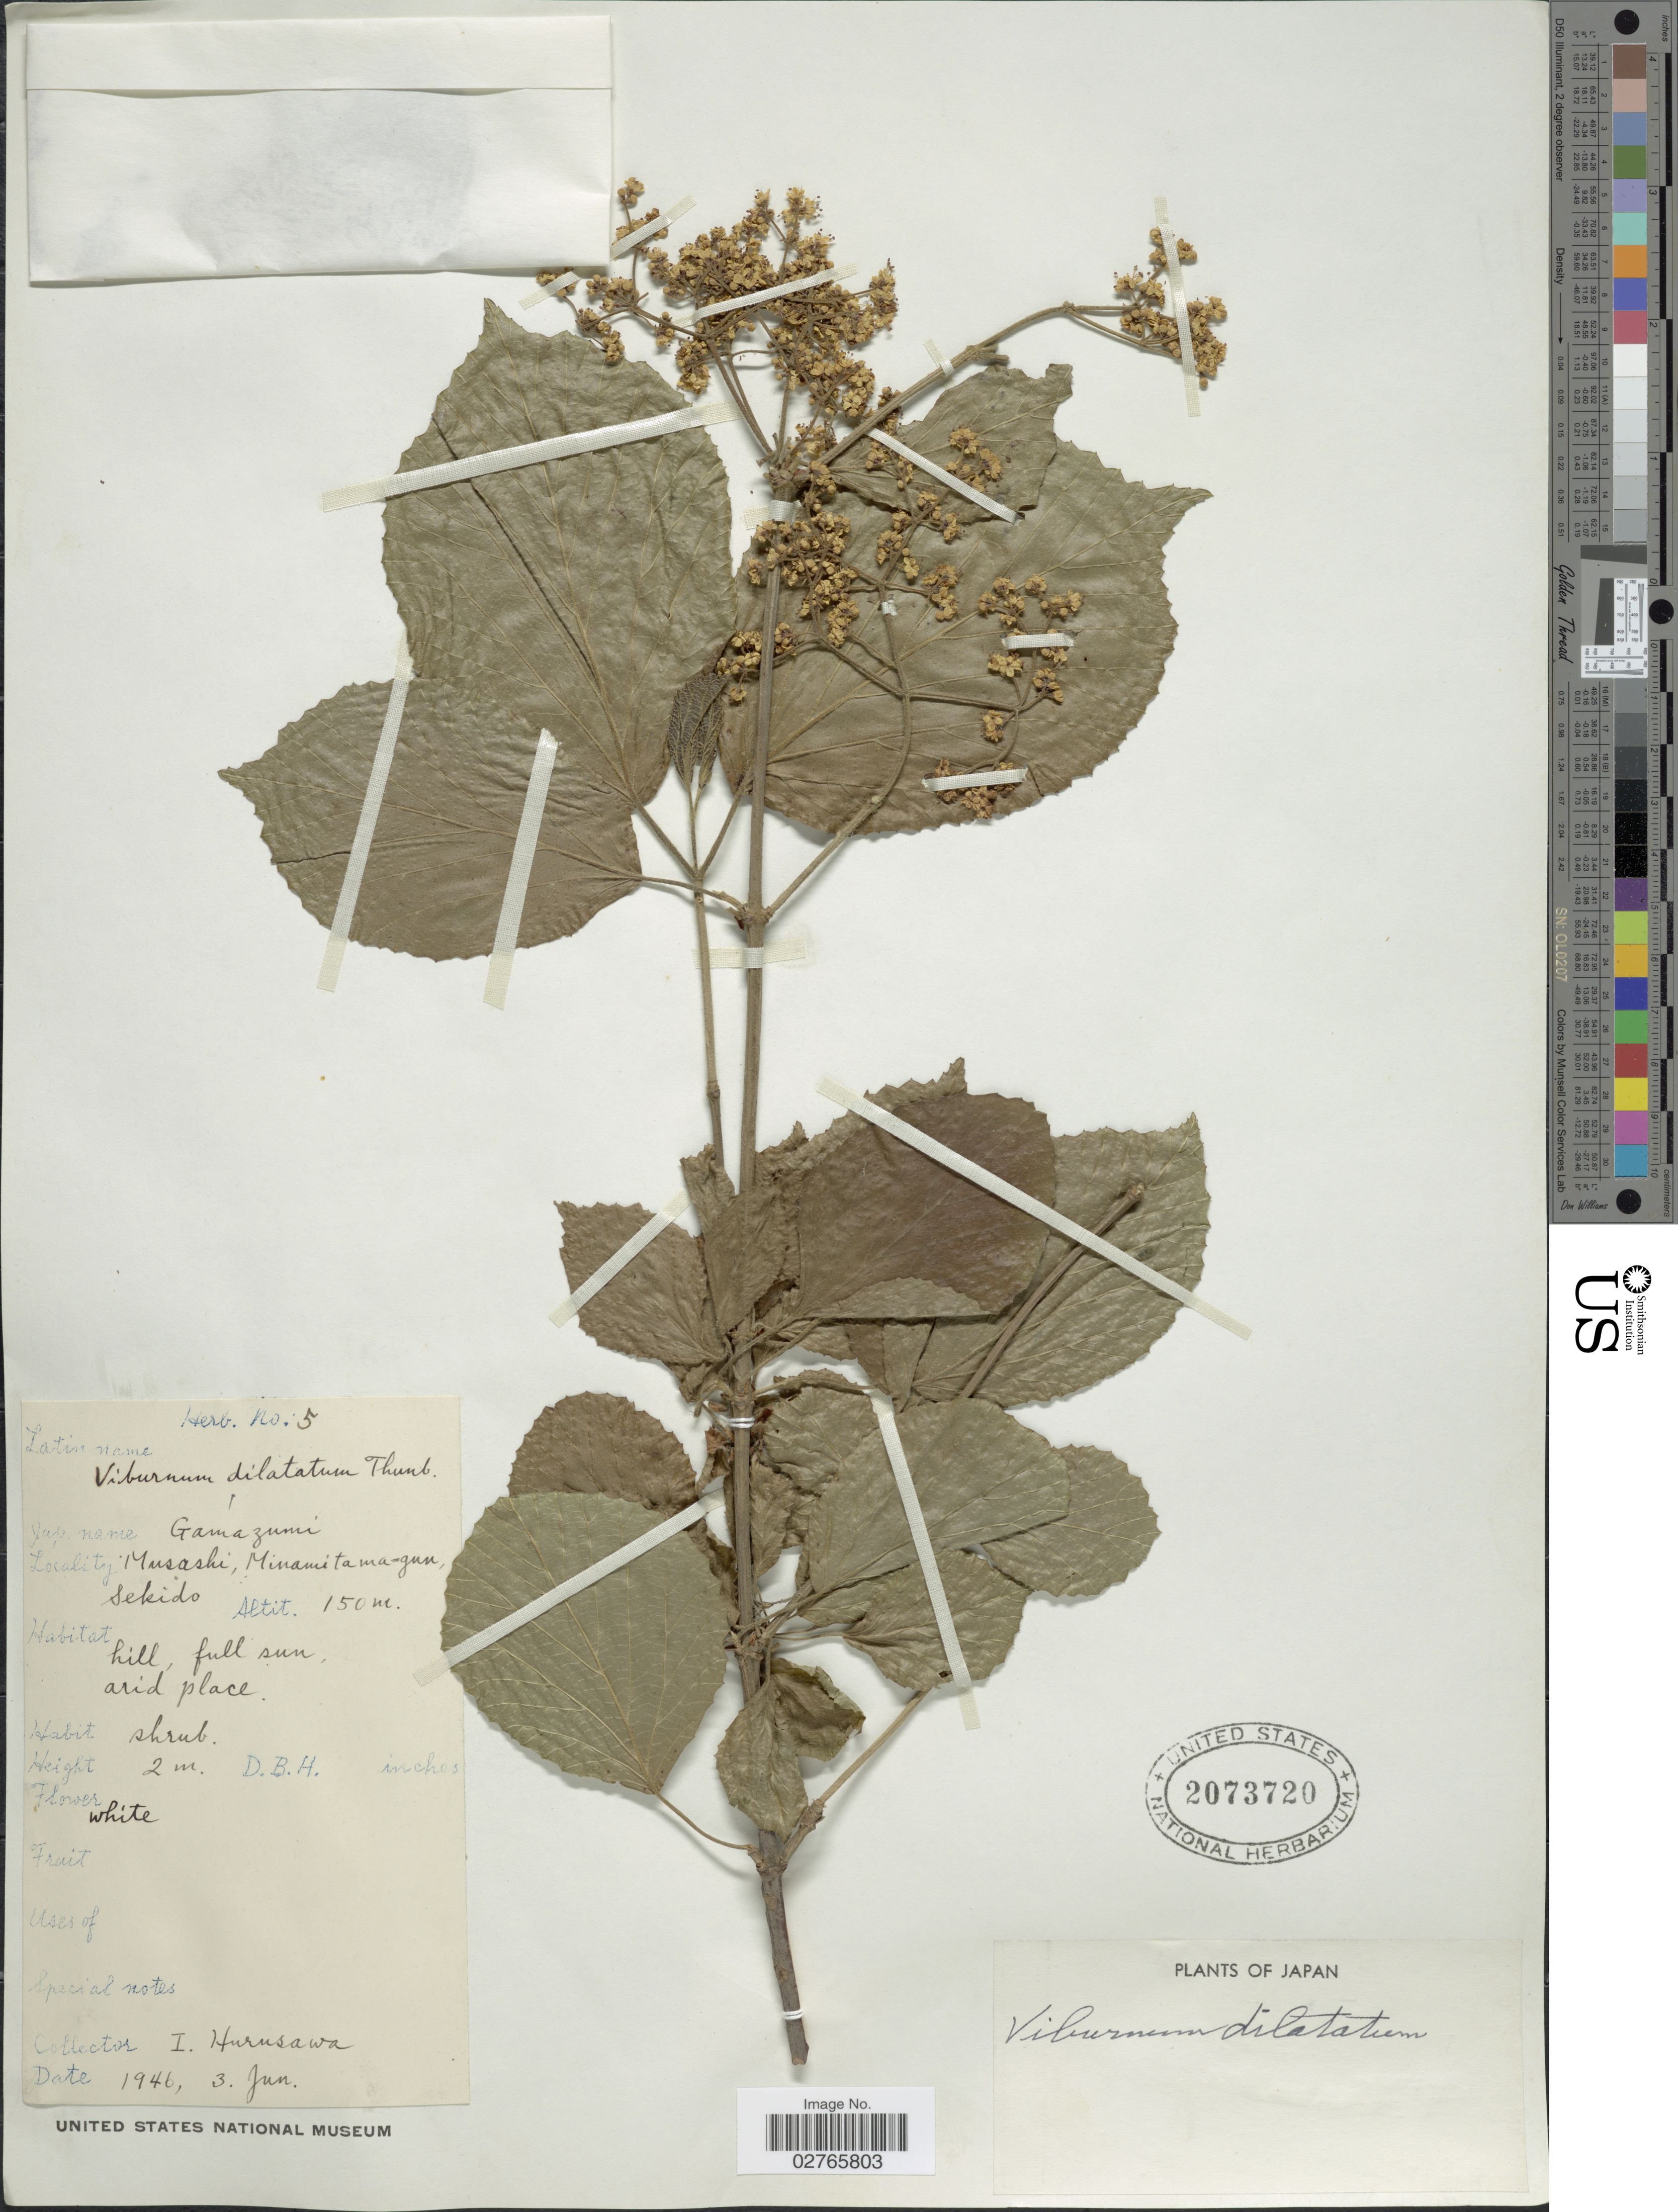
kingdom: Plantae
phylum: Tracheophyta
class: Magnoliopsida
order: Dipsacales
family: Viburnaceae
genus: Viburnum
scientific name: Viburnum dilatatum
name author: Thunb.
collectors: I. Hurusawa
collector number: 5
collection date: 1946-06-03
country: Japan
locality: Musashi. Minamitama-gun, Sekido.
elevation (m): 150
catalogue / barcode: US 2073720